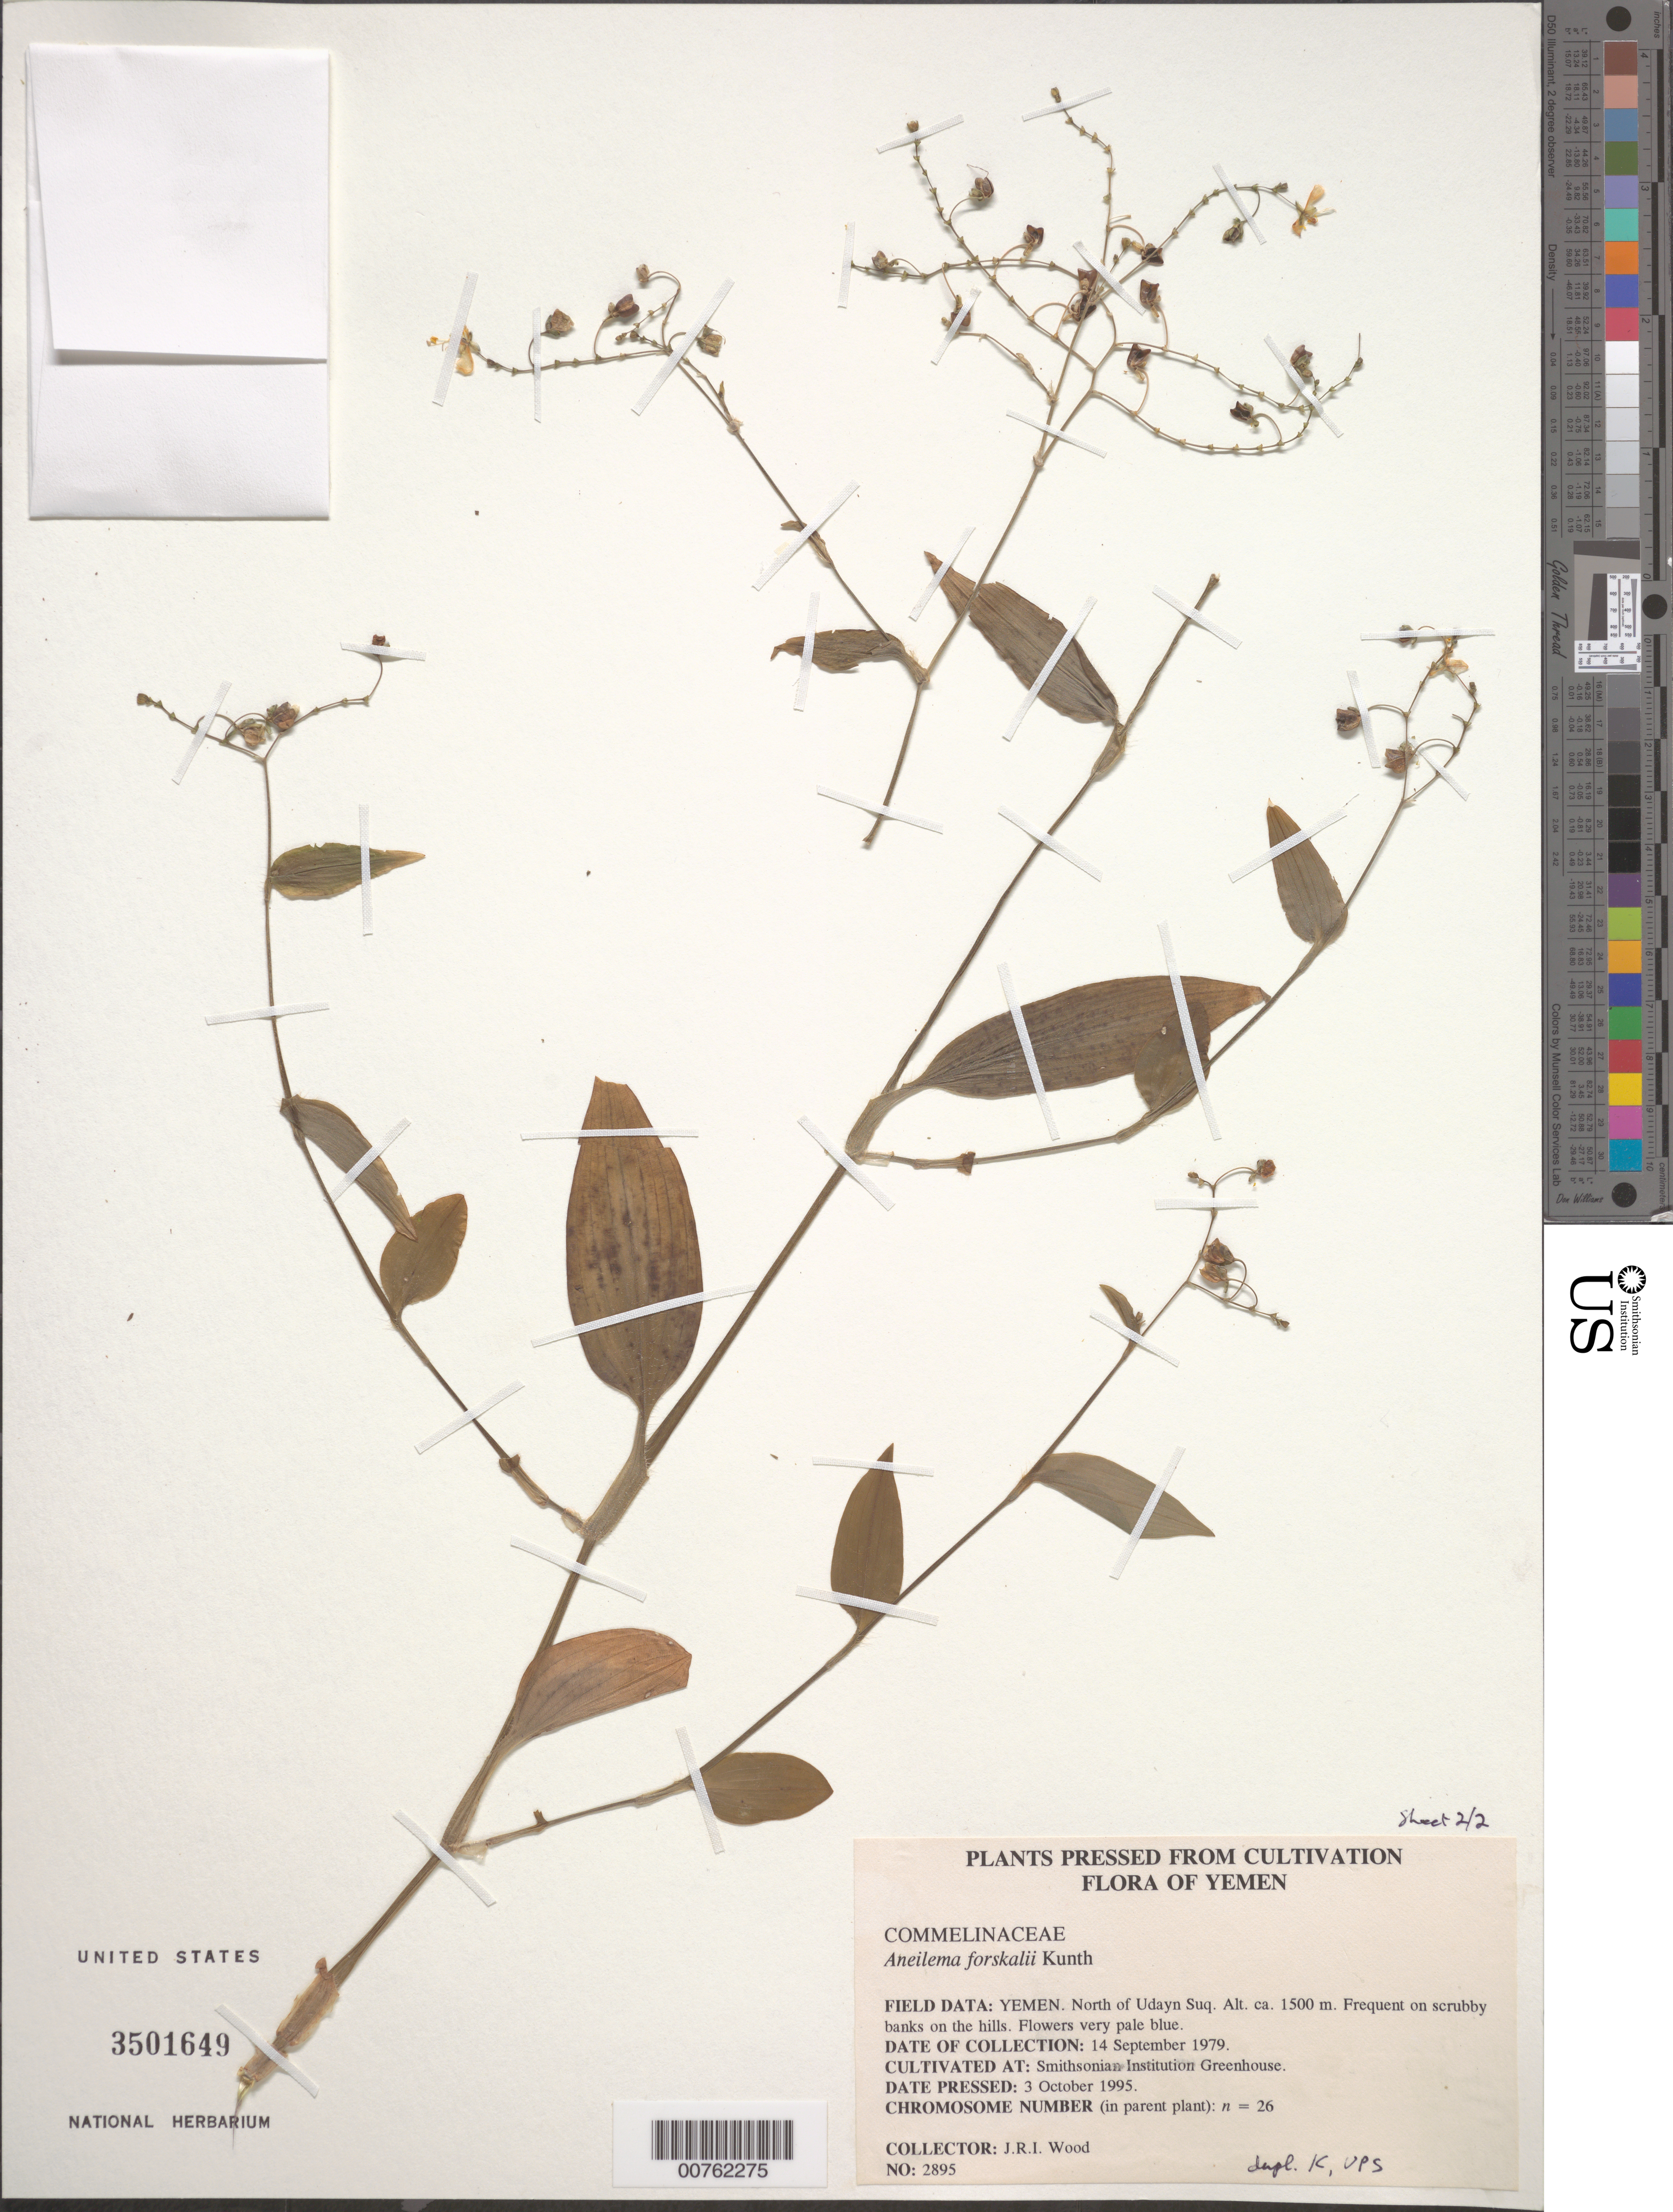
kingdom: Plantae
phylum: Tracheophyta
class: Liliopsida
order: Commelinales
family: Commelinaceae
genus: Aneilema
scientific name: Aneilema forskalii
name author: Kunth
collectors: J. R. I. Wood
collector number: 2895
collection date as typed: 03 Oct 1995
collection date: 1995-10-03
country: Yemen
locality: North of Udayn Suq.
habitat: Frequent on scrubby banks on the hills.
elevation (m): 1500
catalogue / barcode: US 3501649